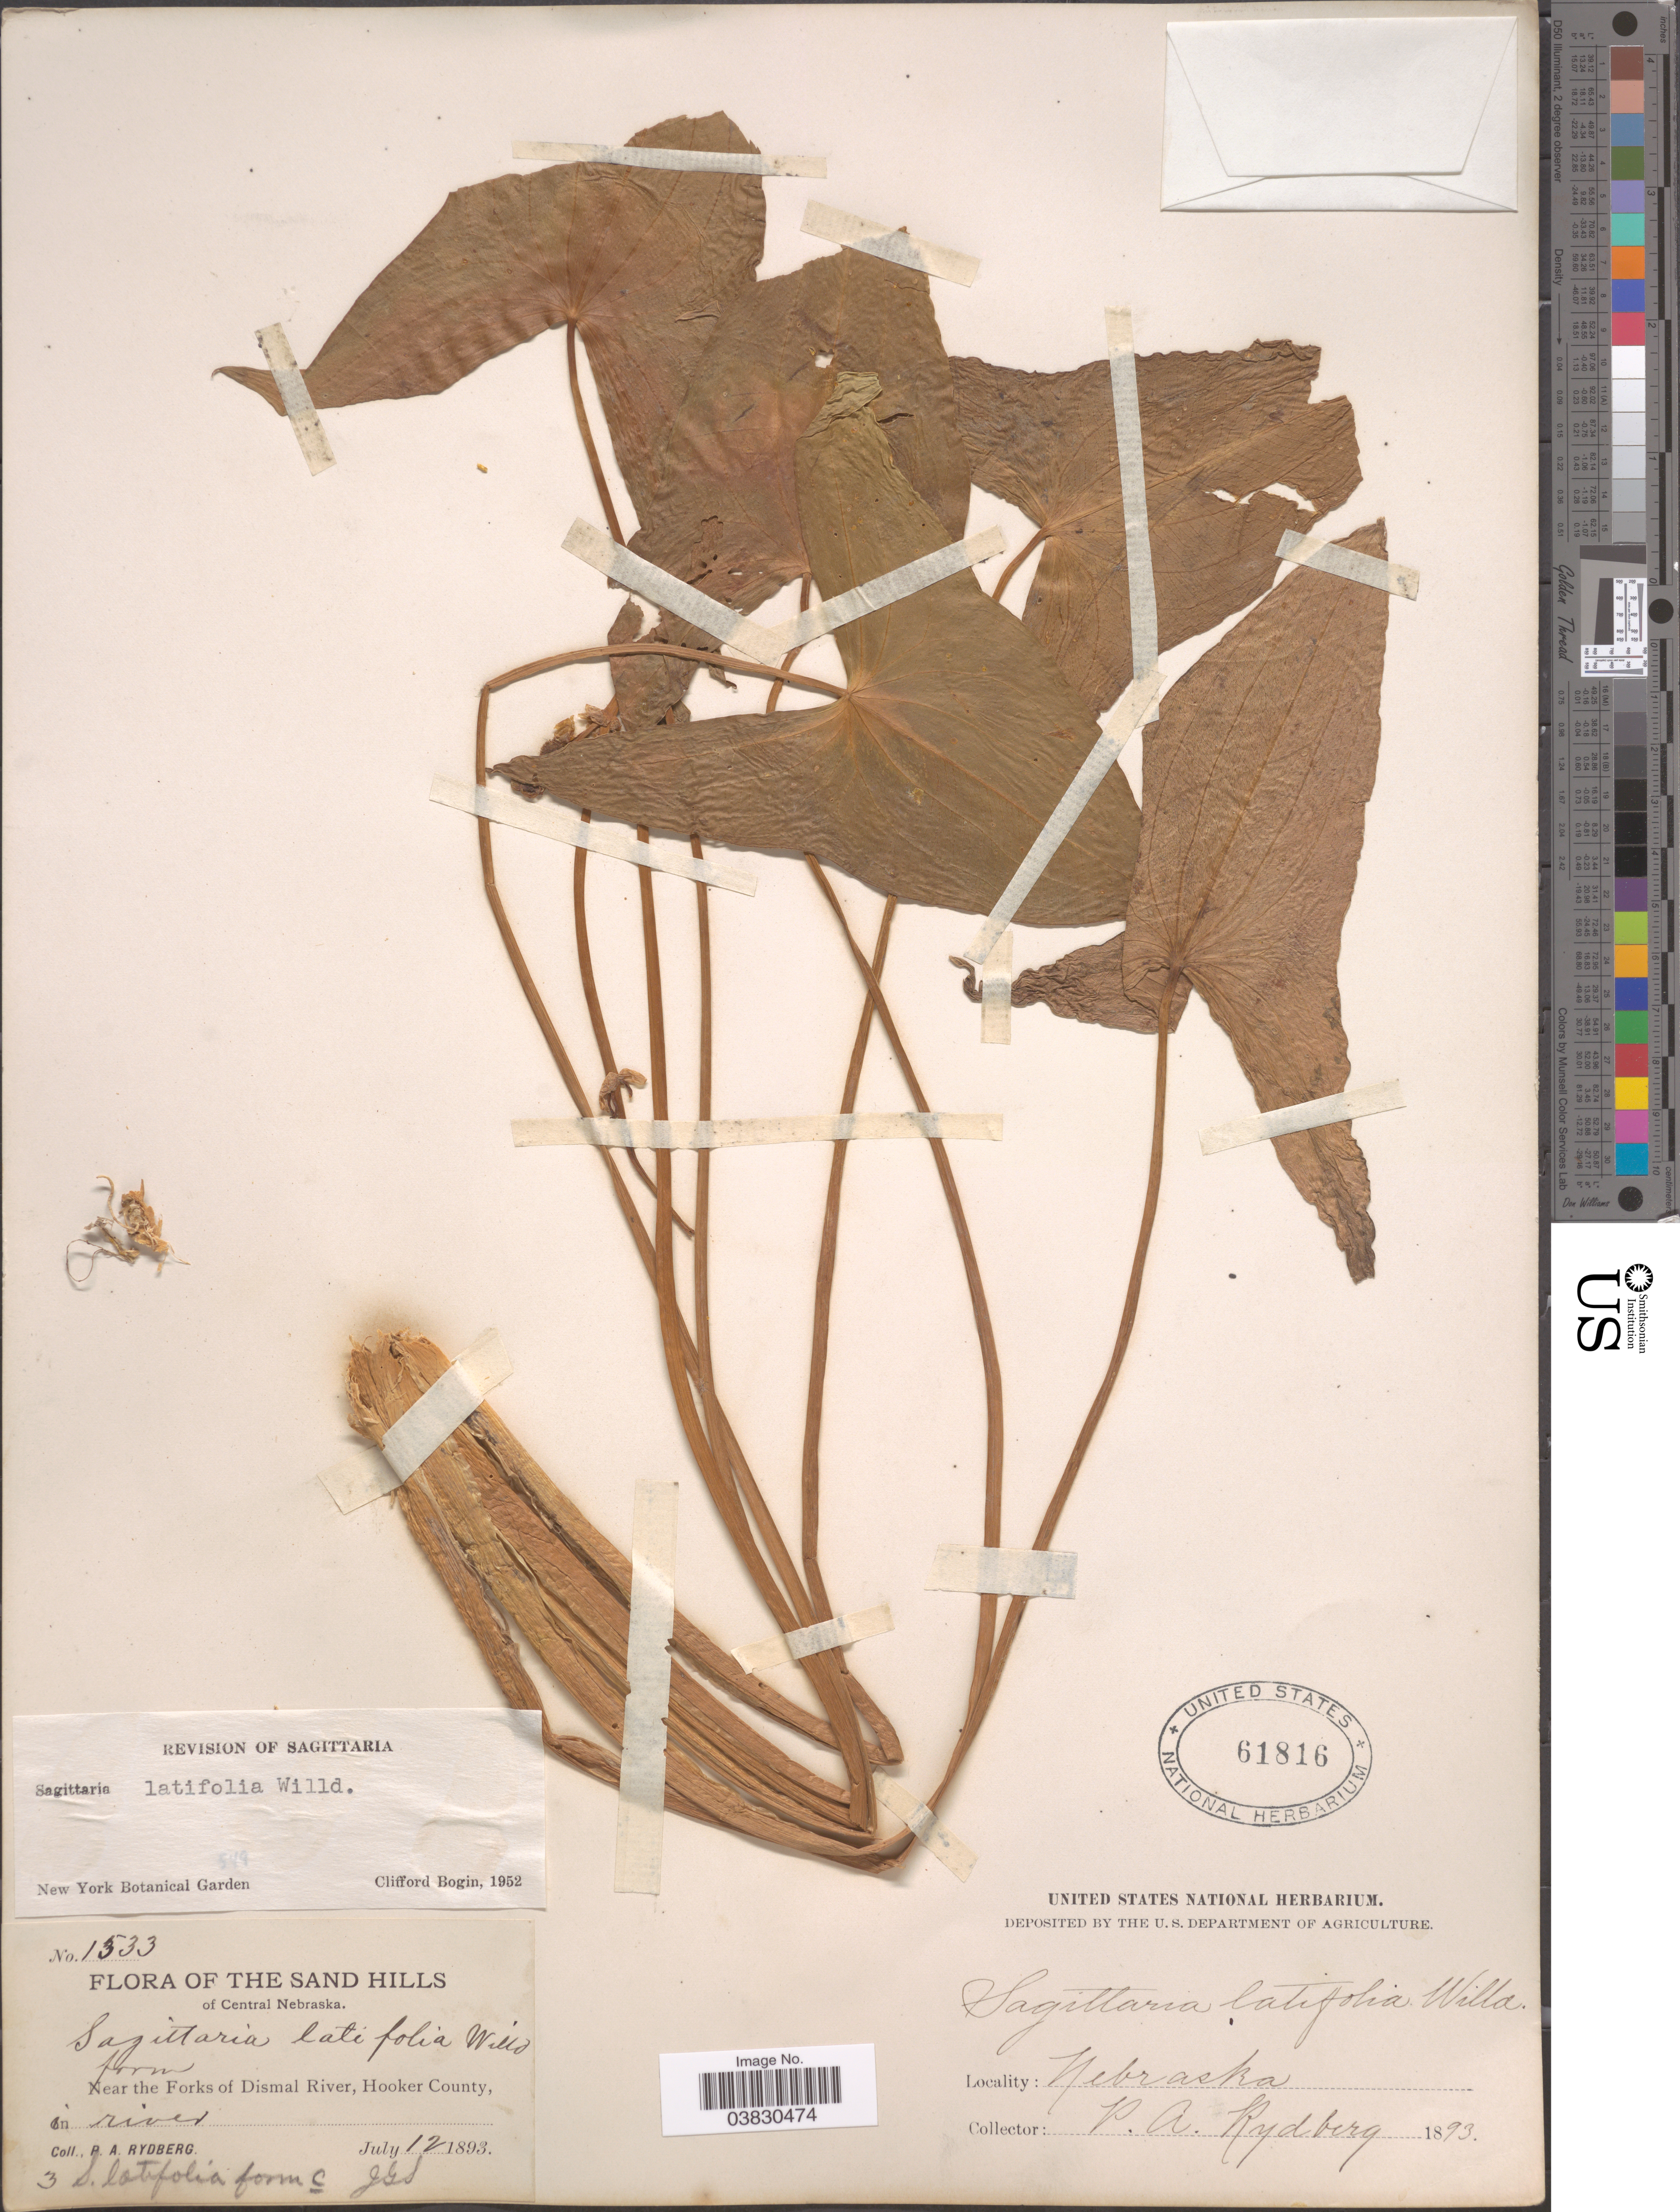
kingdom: Plantae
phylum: Tracheophyta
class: Liliopsida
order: Alismatales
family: Alismataceae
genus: Sagittaria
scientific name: Sagittaria latifolia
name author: Willd.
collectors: P. A. Rydberg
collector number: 1533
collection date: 1893-07-12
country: United States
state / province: Nebraska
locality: Sand Hills of Central Nebraska. Near the Forks of Dismal River, Hooker County, in river.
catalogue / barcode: US 61816